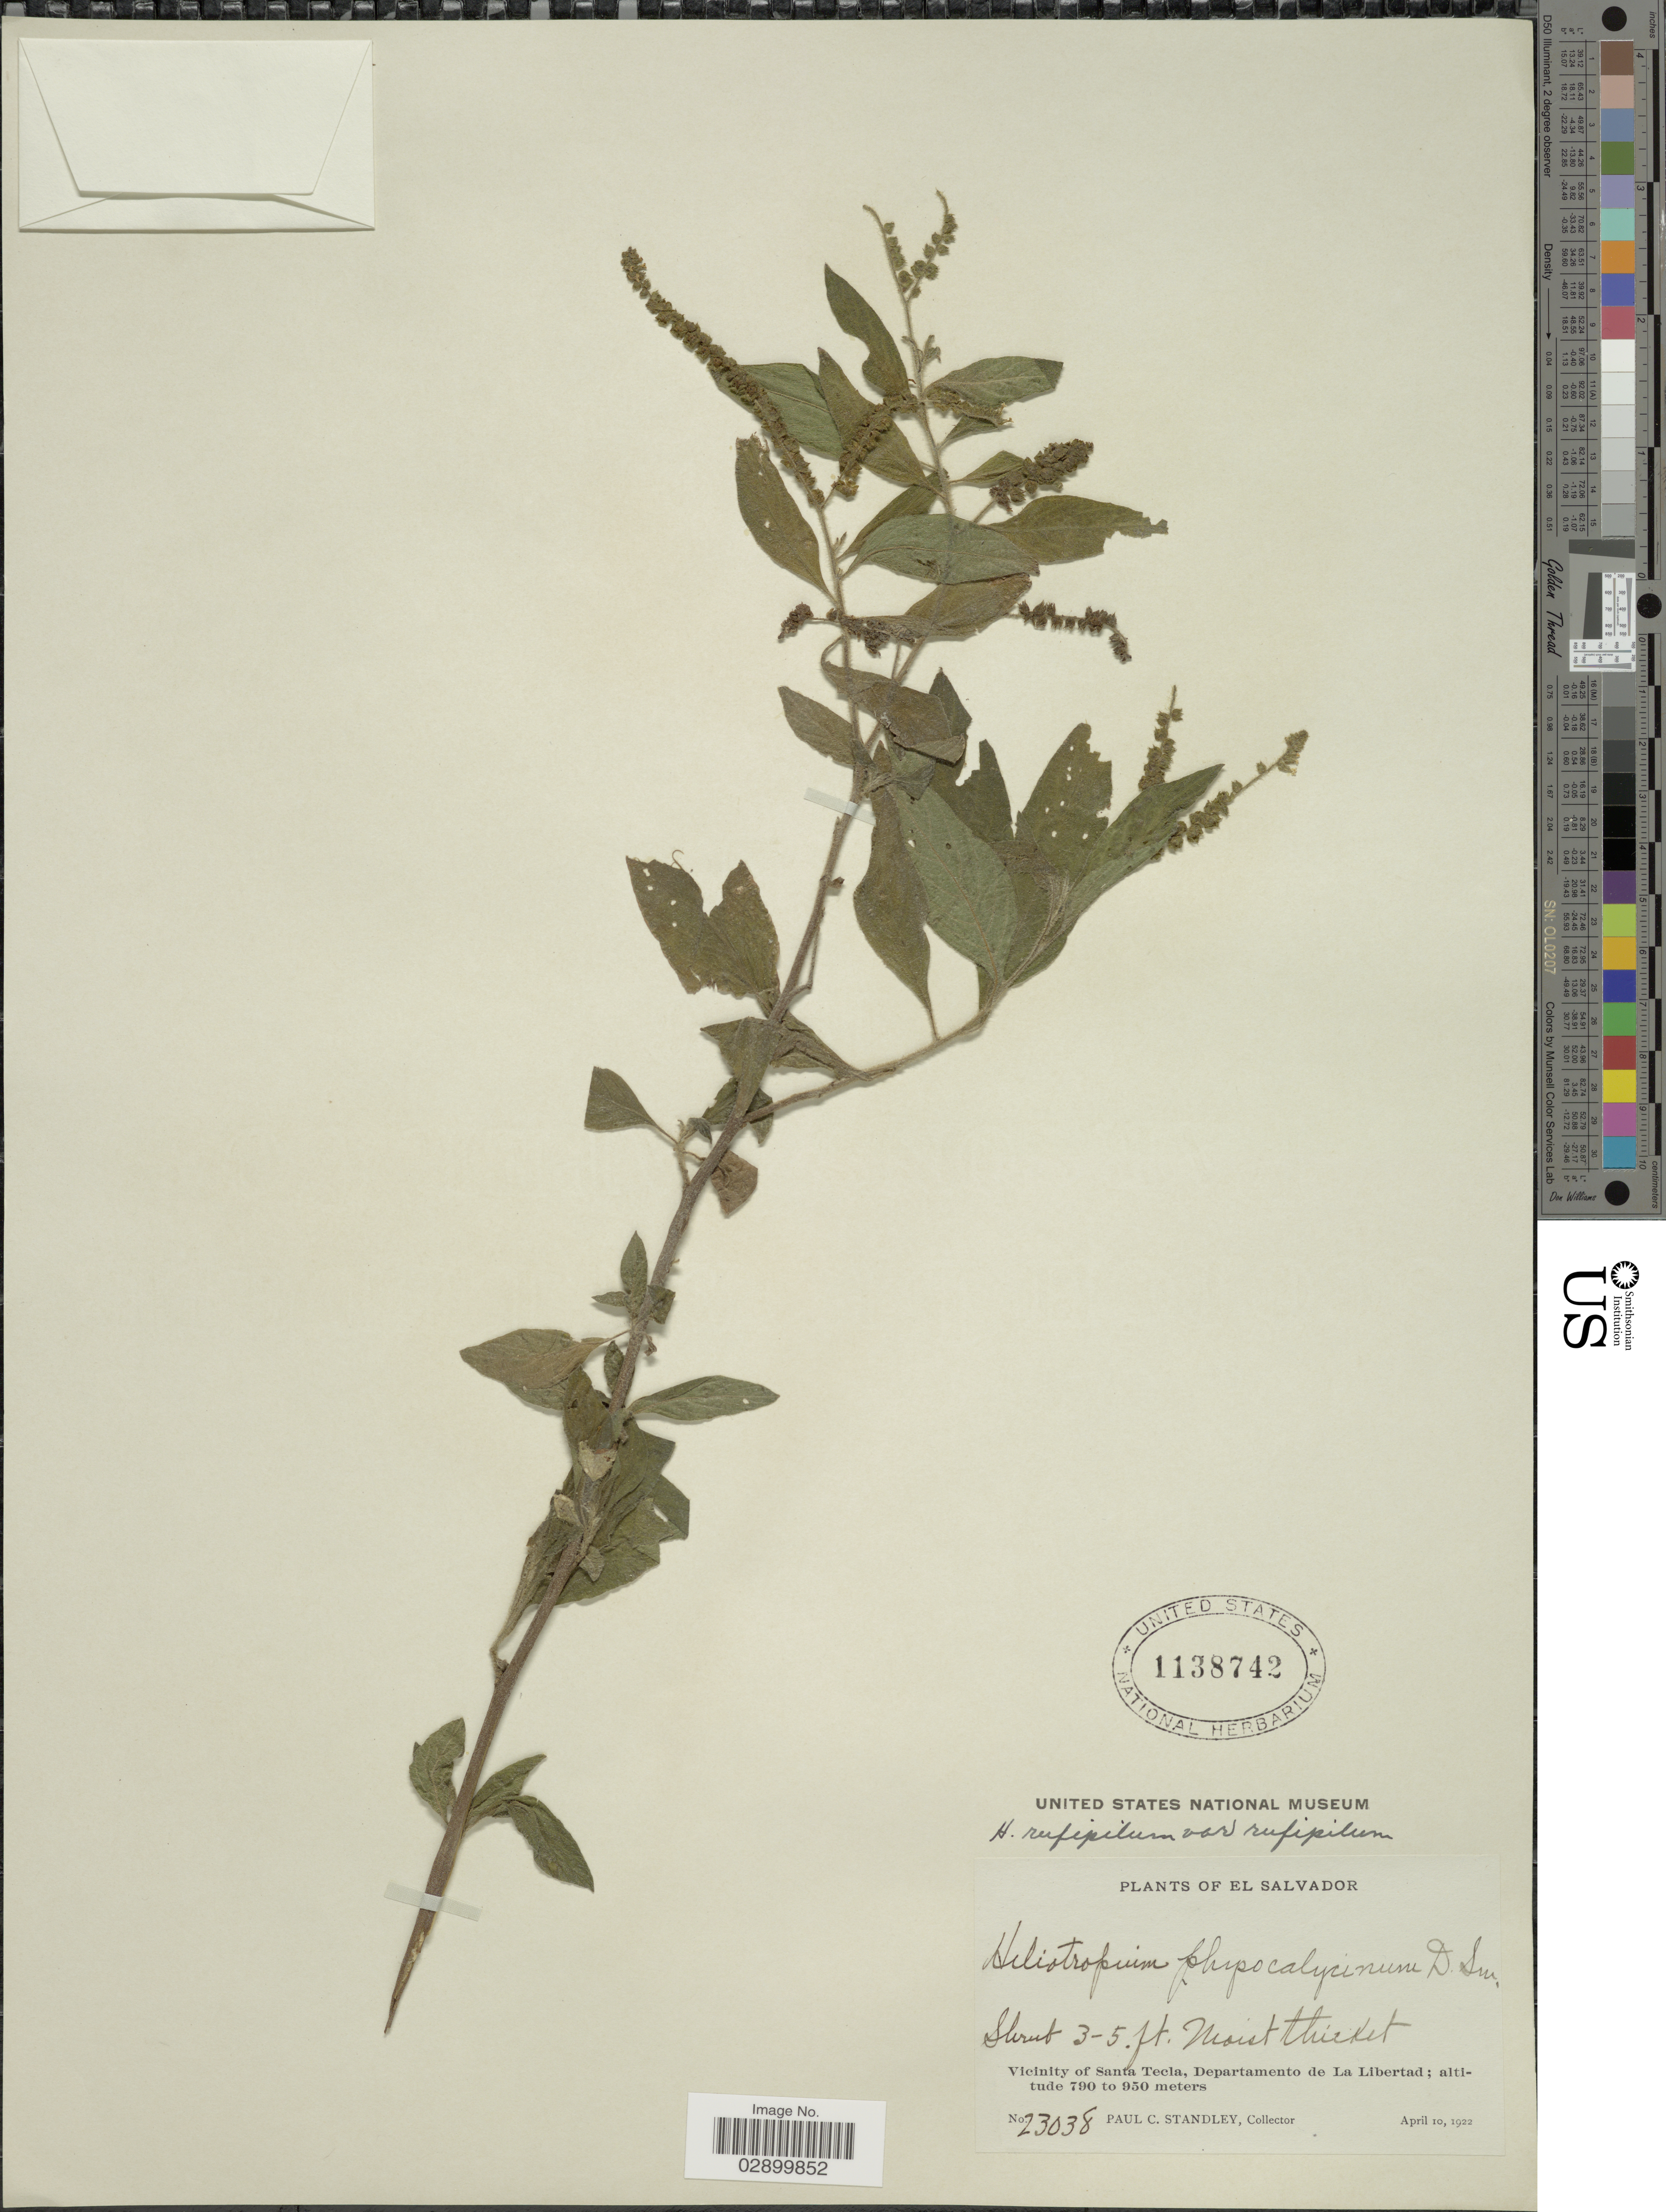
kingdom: Plantae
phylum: Tracheophyta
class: Magnoliopsida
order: Boraginales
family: Heliotropiaceae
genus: Heliotropium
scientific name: Heliotropium rufipilum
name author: (Benth.) I.M. Johnst.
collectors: P. C. Standley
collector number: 23038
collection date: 1922-04-10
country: El Salvador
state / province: La Libertad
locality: Vicinity of Santa Tecla, Departamento de La Libertad.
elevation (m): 790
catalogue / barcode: US 1138742